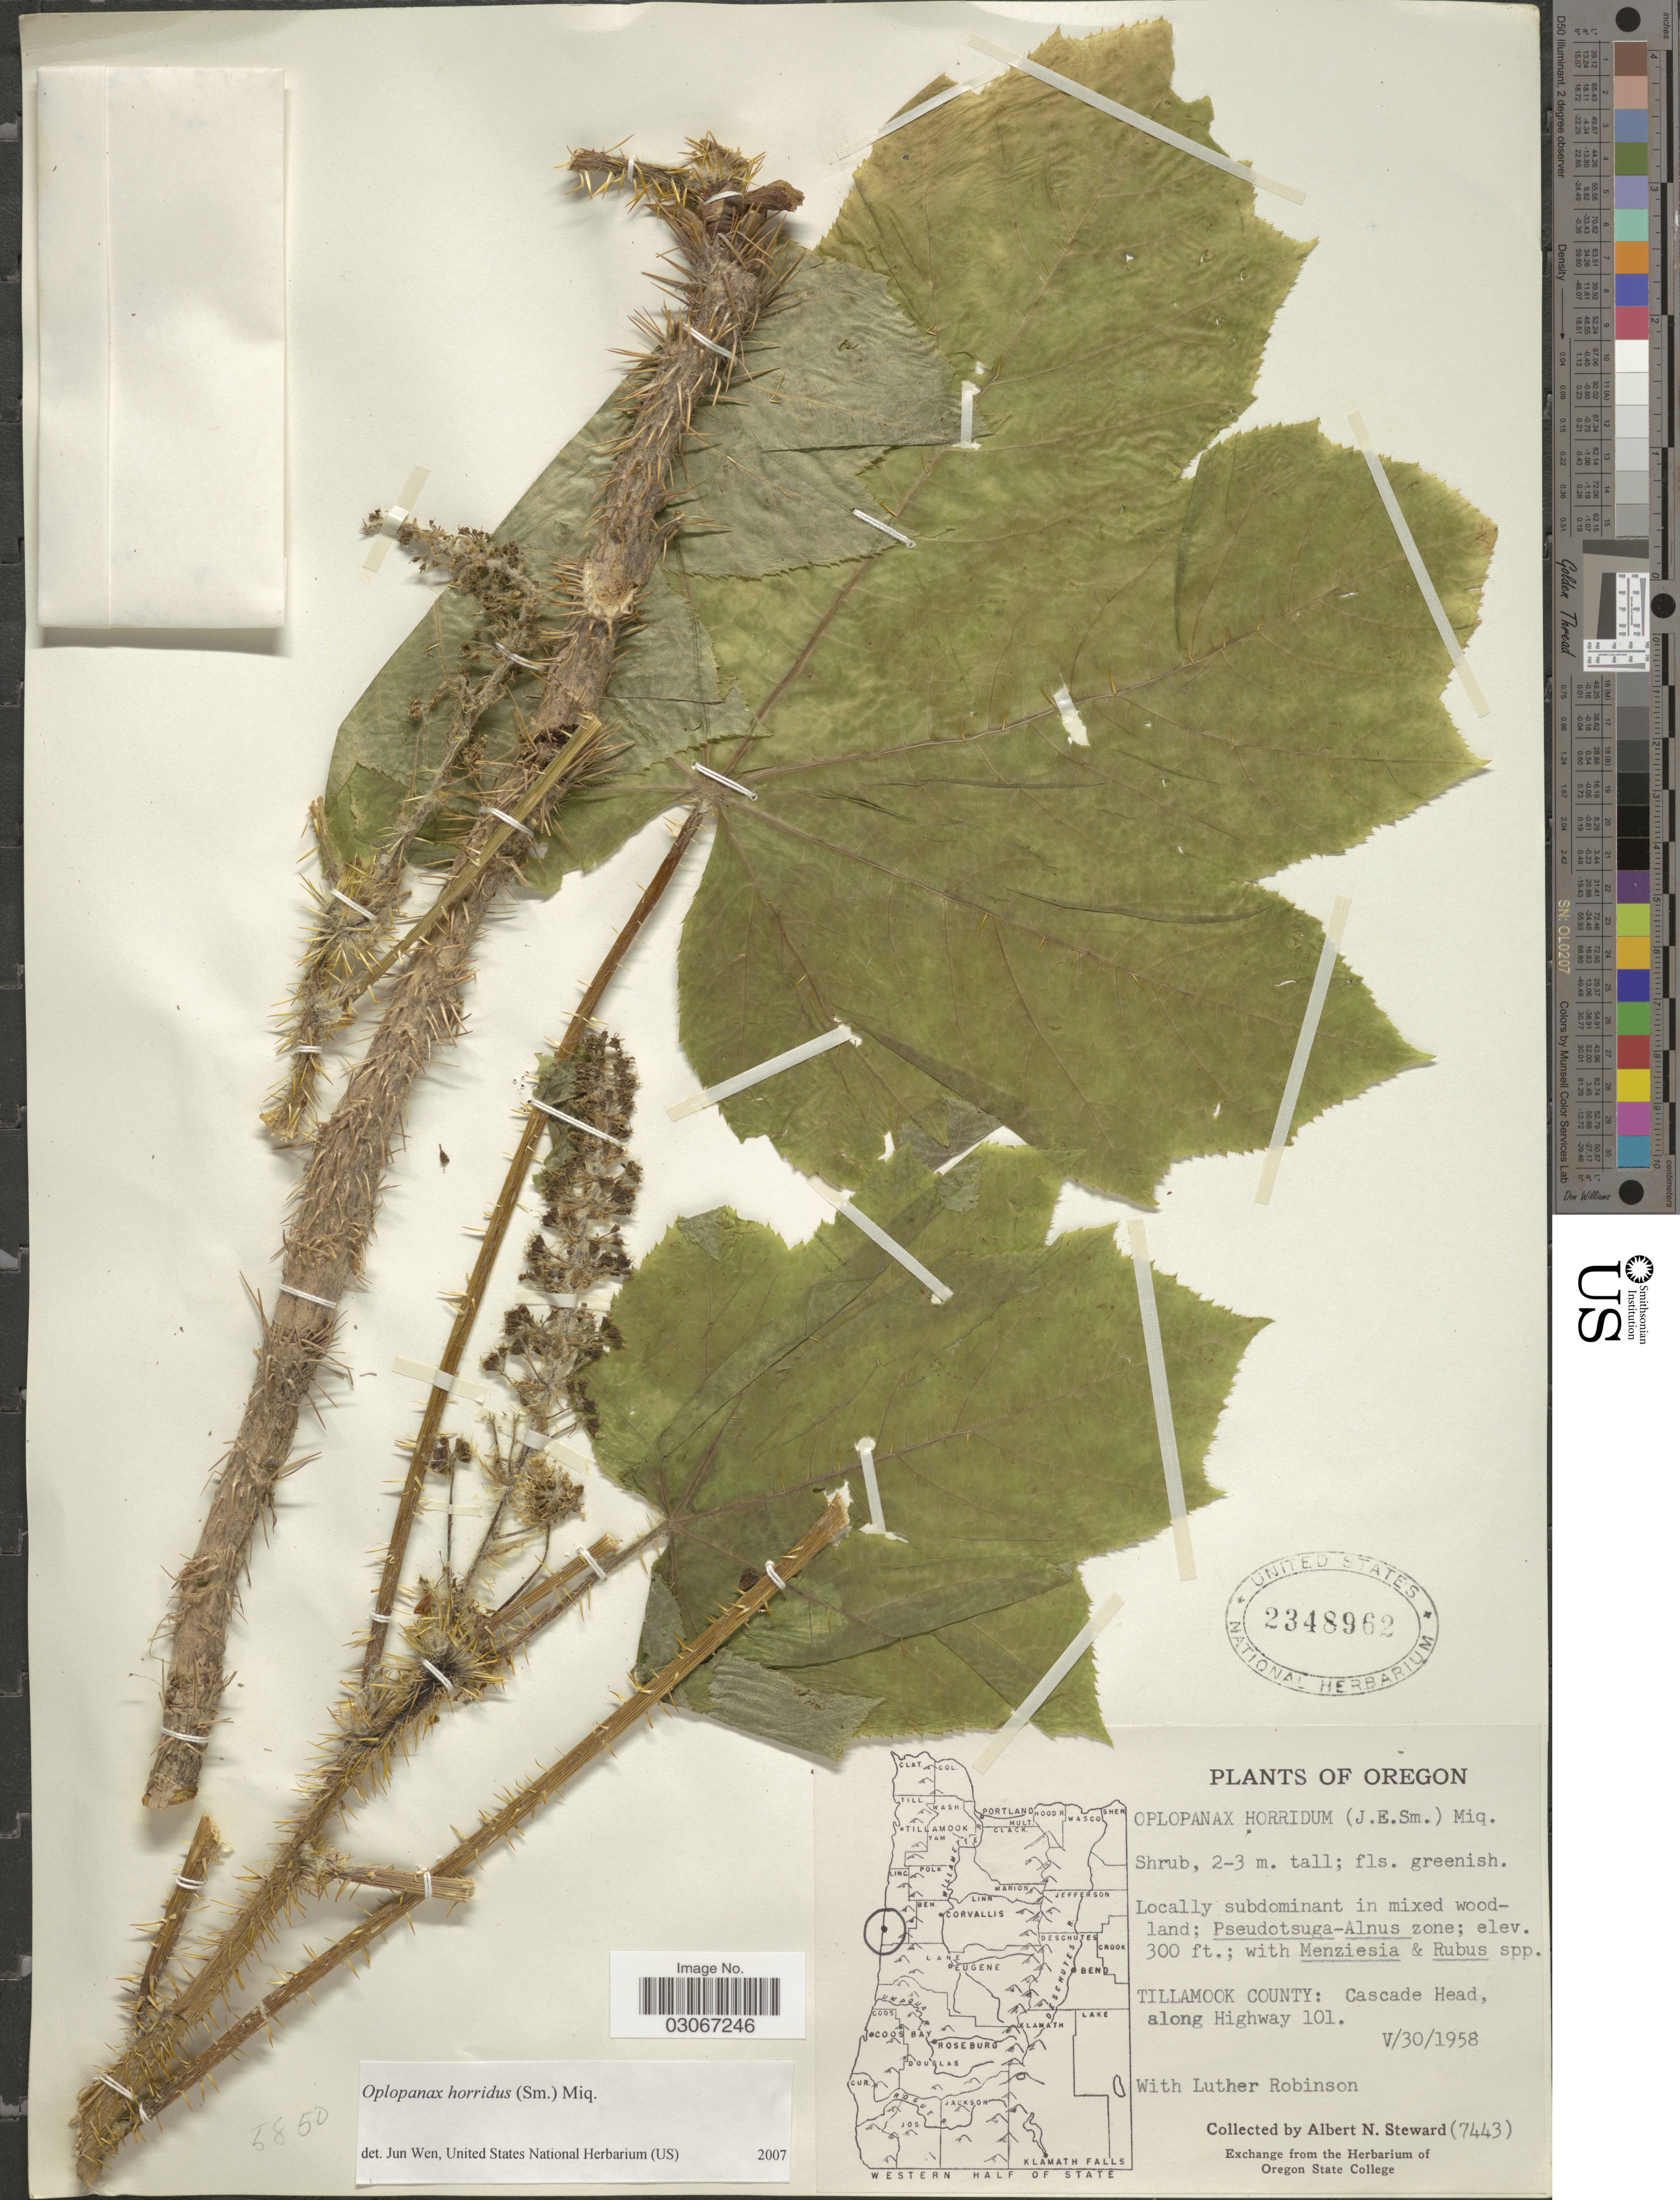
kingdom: Plantae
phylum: Tracheophyta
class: Magnoliopsida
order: Apiales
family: Apiaceae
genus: Opopanax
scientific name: Opopanax horridus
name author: Miq. ex Dippel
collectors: A. N. Steward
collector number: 7443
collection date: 1958-05-30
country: United States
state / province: Oregon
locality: Tillamook County: Cascade Head, along Highway 101.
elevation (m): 91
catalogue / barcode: US 2348962